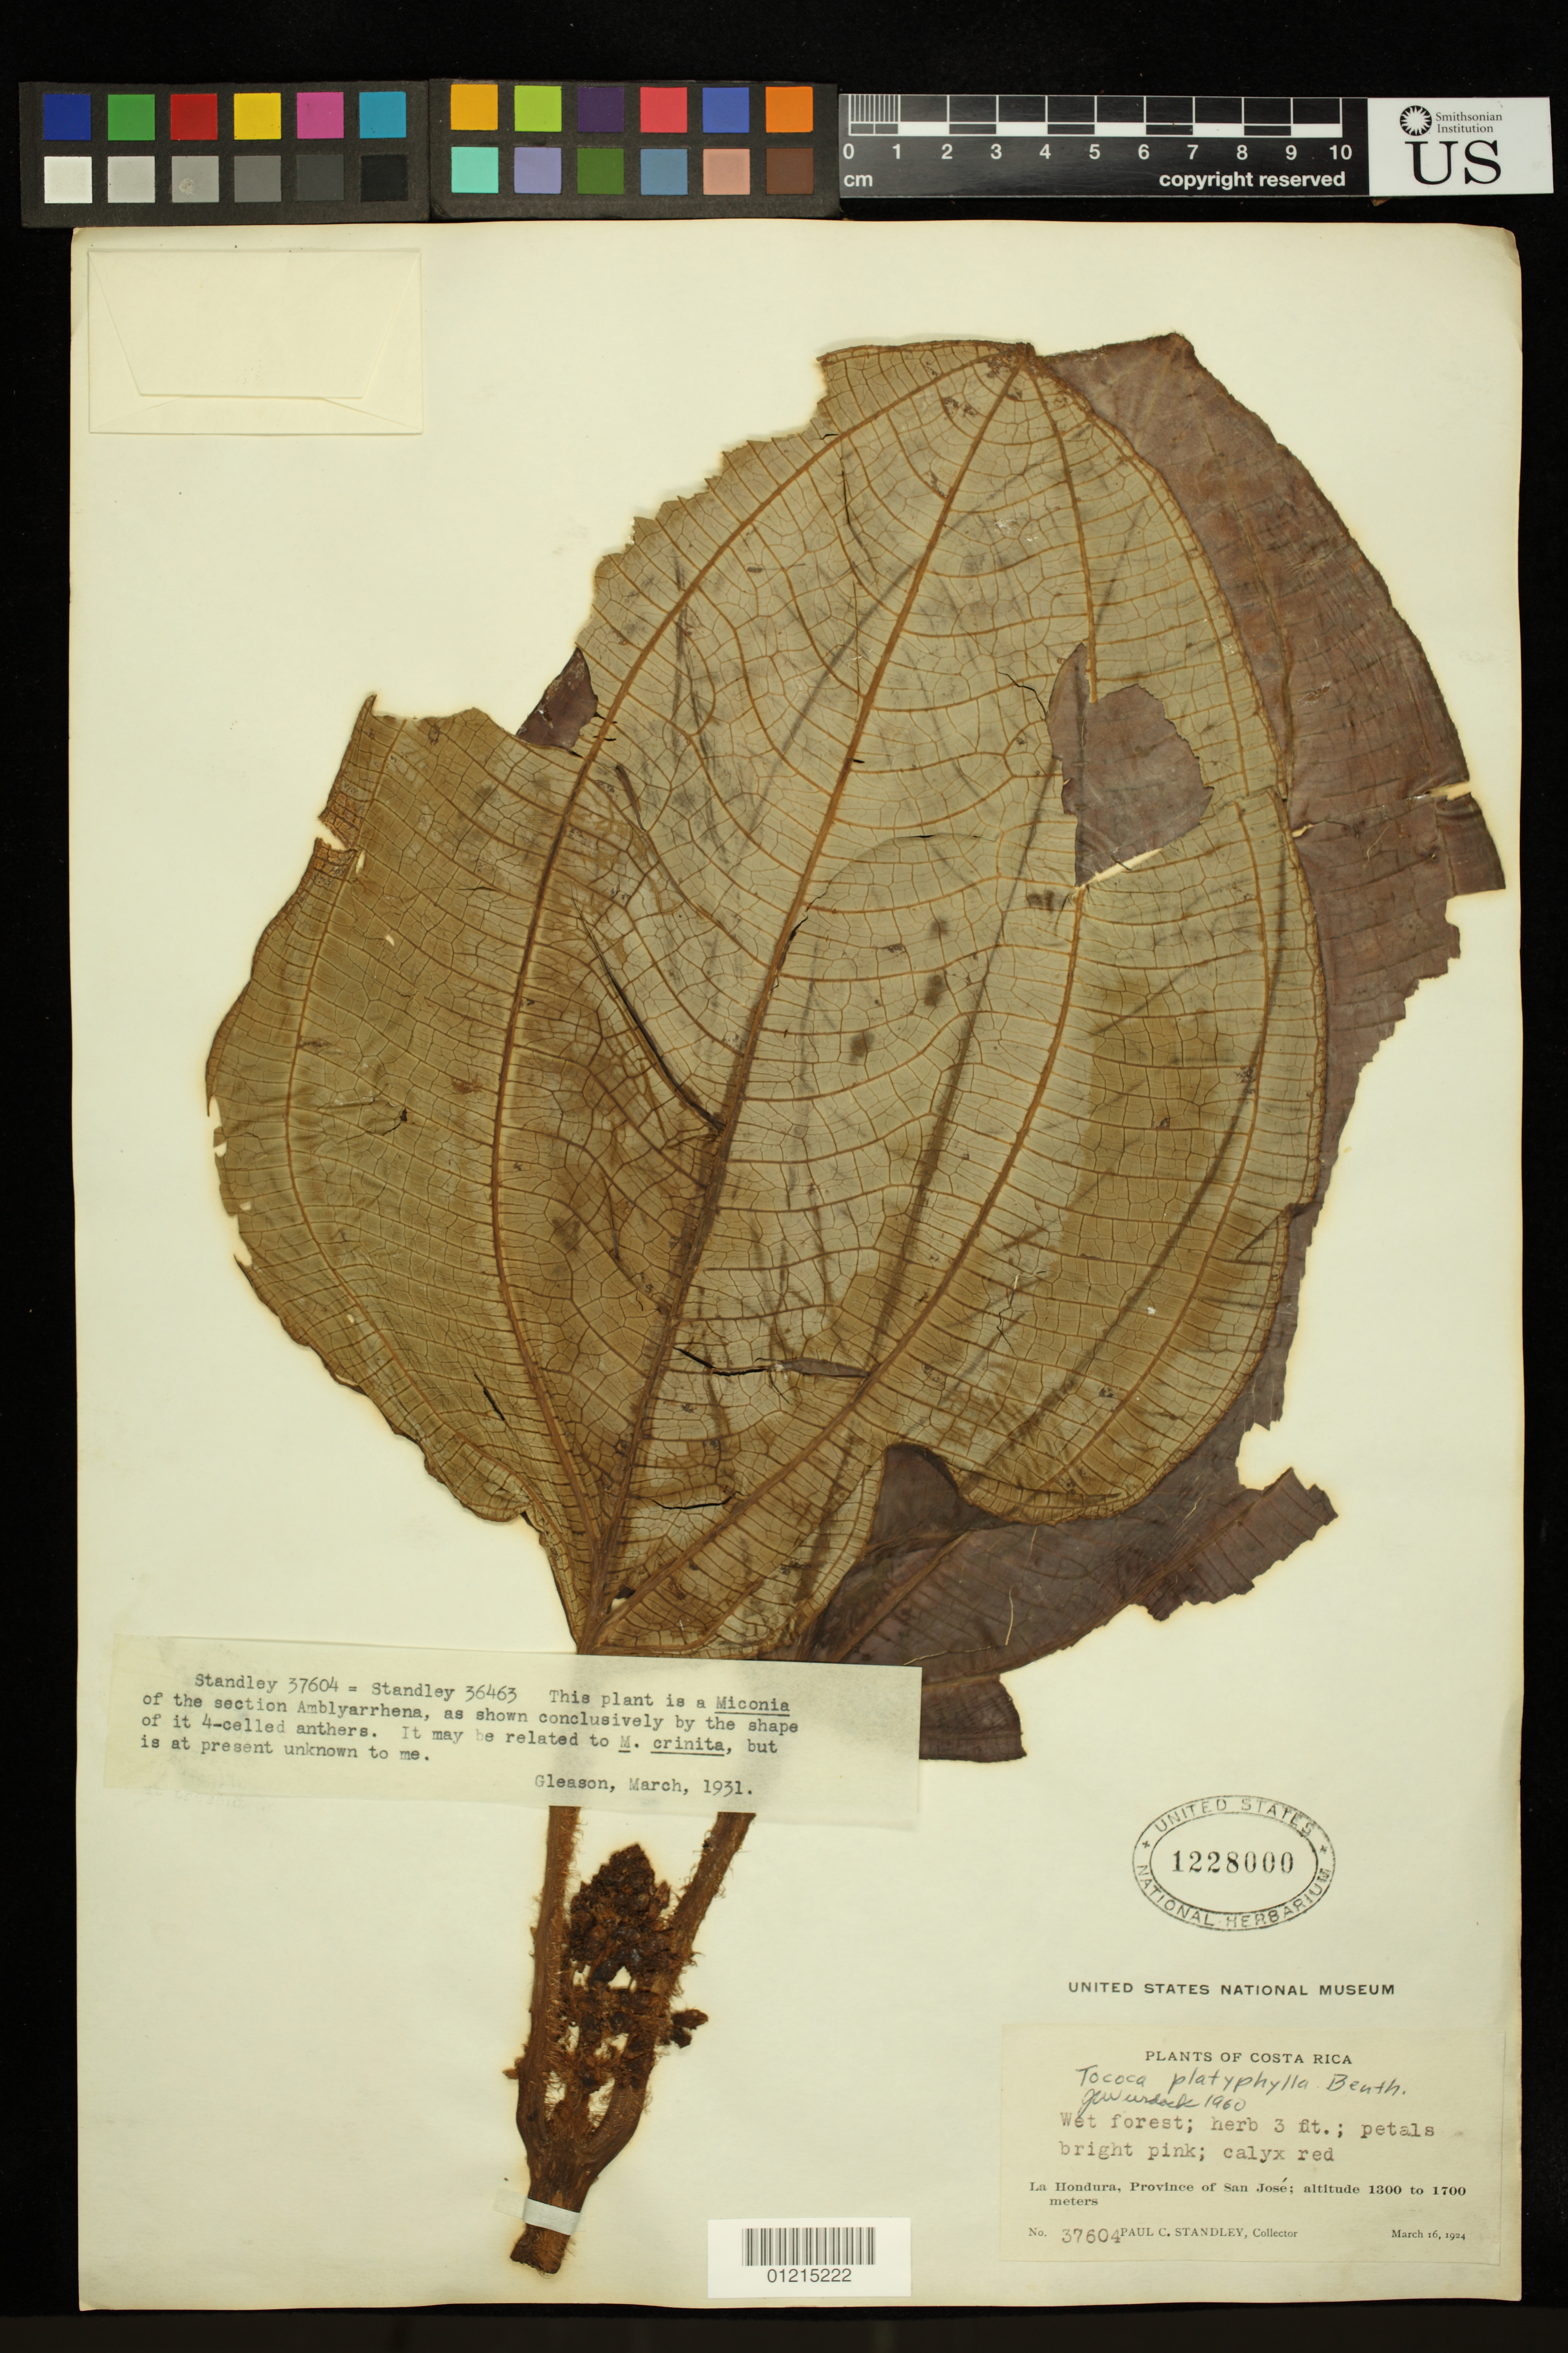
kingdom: Plantae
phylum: Tracheophyta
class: Magnoliopsida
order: Myrtales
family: Melastomataceae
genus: Tococa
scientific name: Tococa platyphylla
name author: Benth.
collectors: P. C. Standley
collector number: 37604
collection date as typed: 16 Mar 1924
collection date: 1924-03-16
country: Costa Rica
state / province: San José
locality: La Hondura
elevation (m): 1300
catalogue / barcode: US 1228000